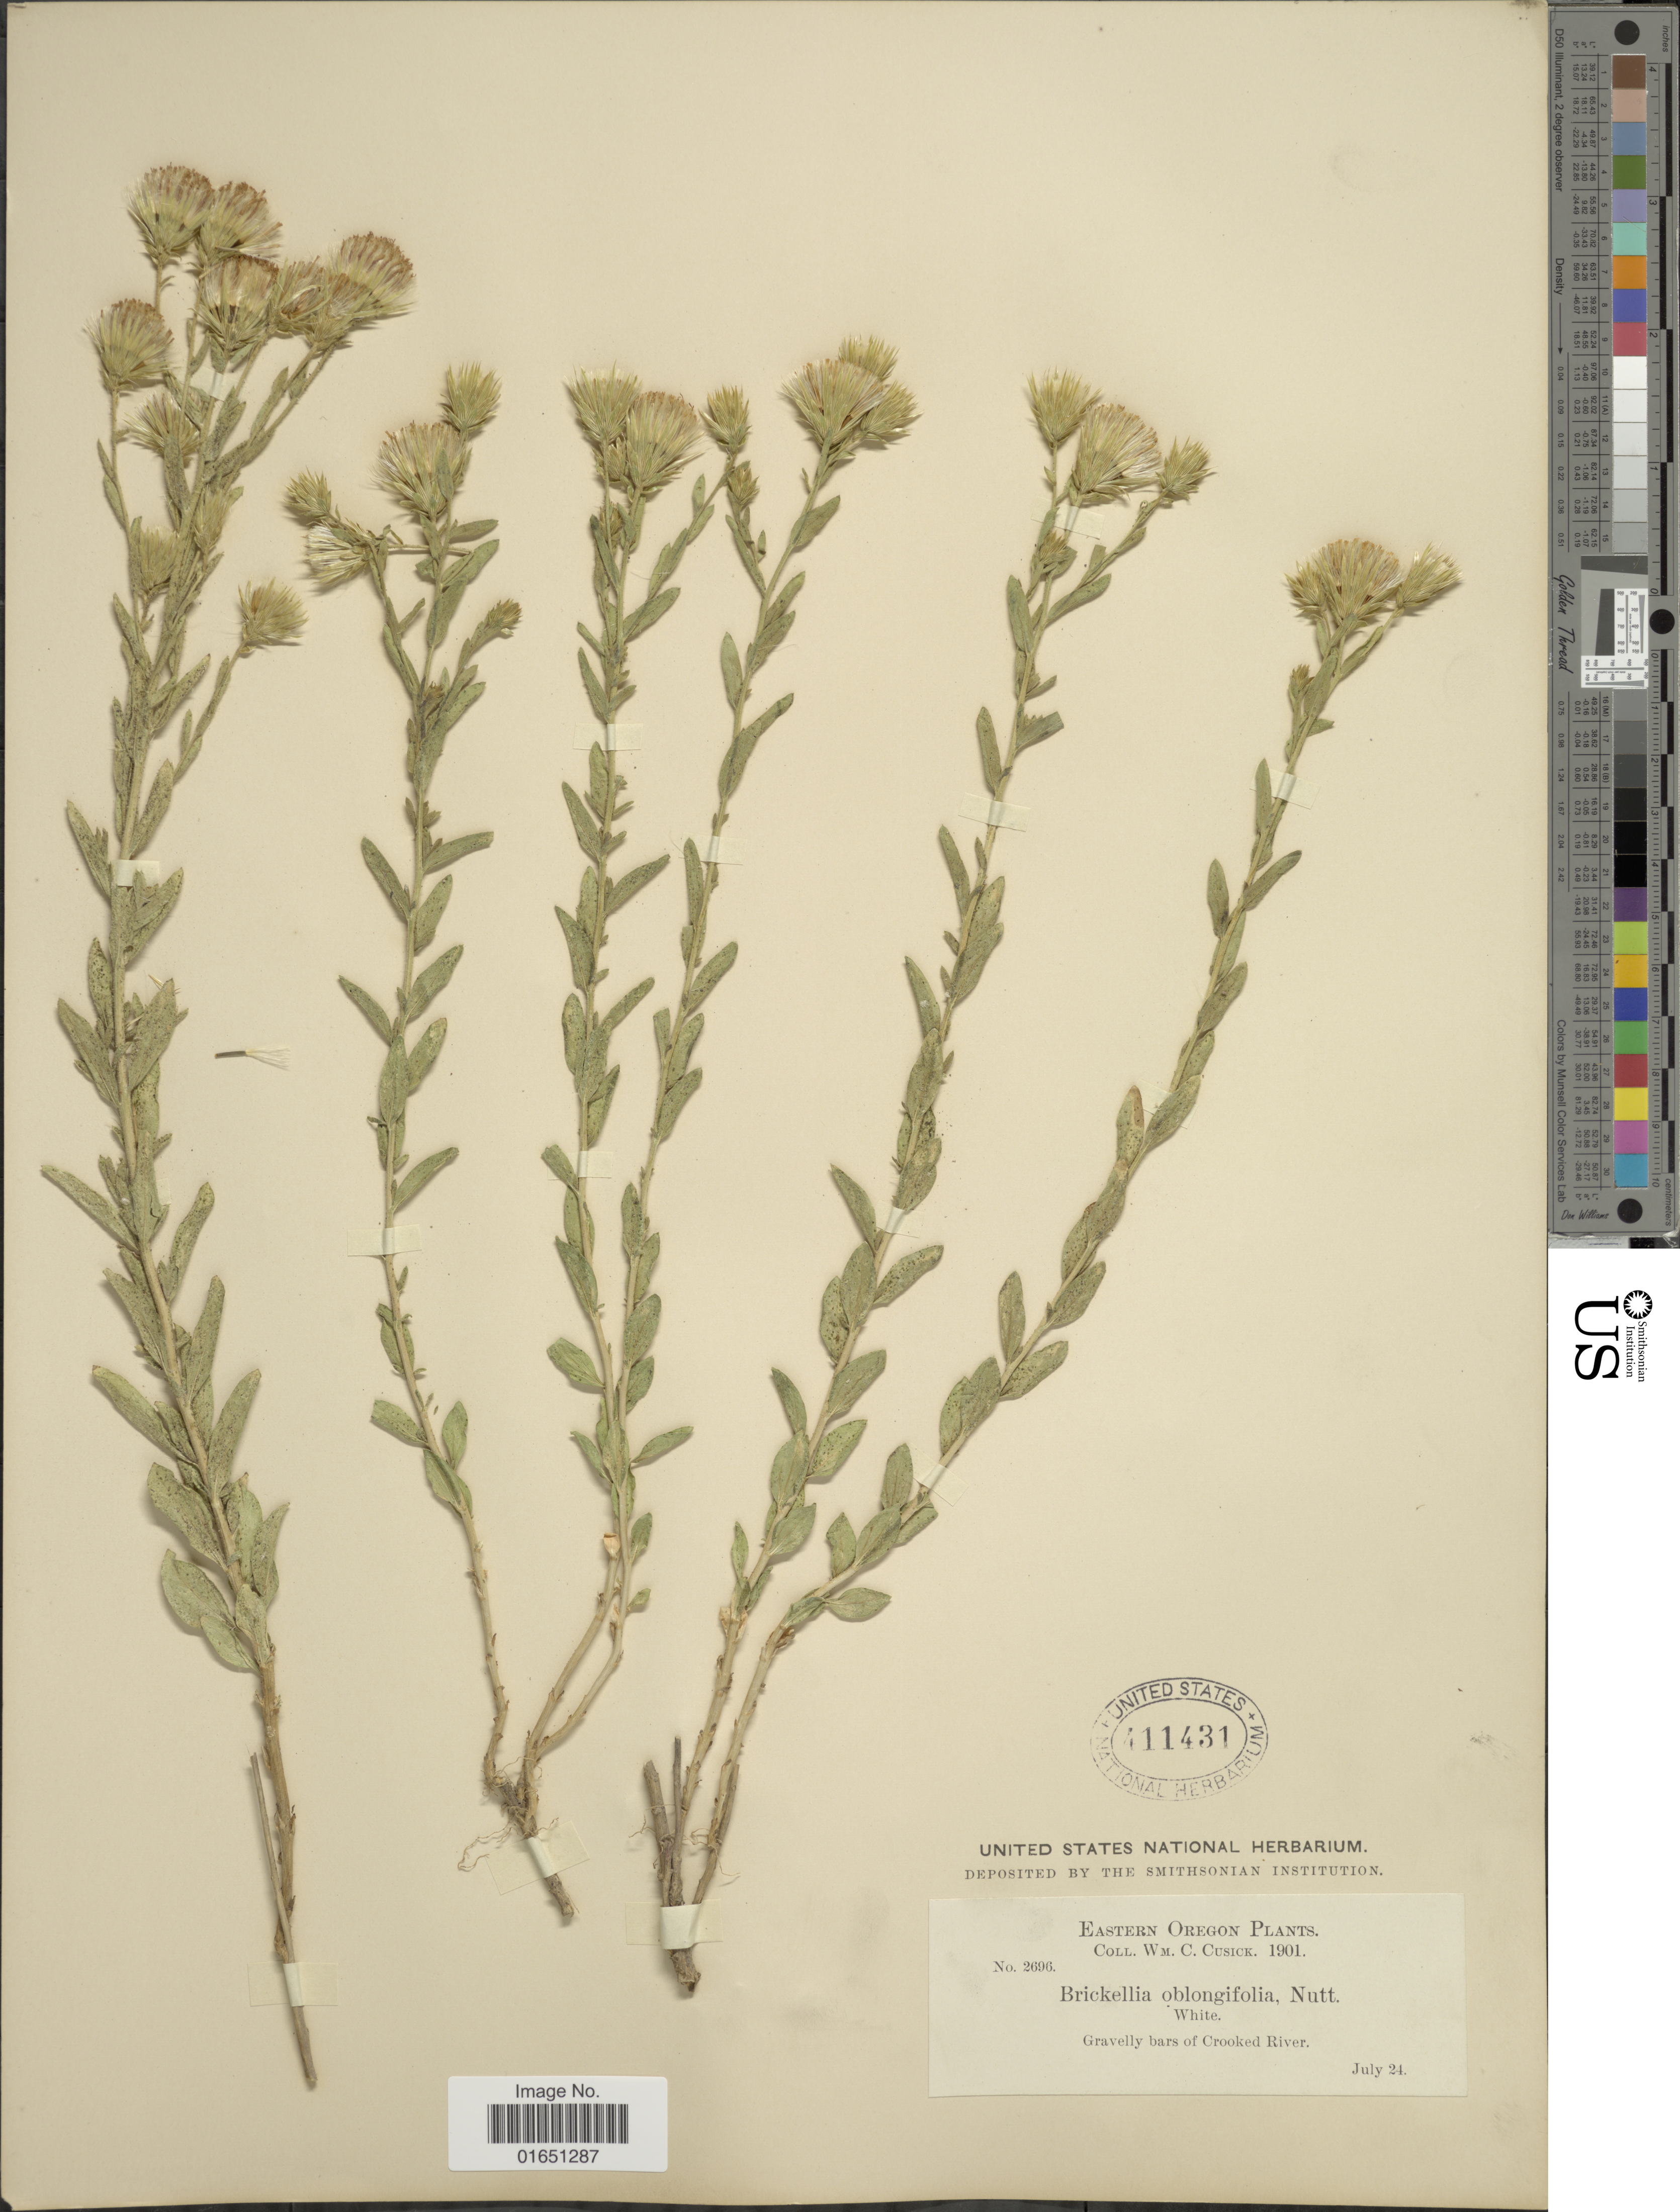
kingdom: Plantae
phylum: Tracheophyta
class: Magnoliopsida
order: Asterales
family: Asteraceae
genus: Brickellia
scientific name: Brickellia oblongifolia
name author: Nutt.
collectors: W. C. Cusick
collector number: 2696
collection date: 1901-07-24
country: United States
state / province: Oregon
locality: Eastern Oregon, Gravelly bars of Crooked River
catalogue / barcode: US 411431